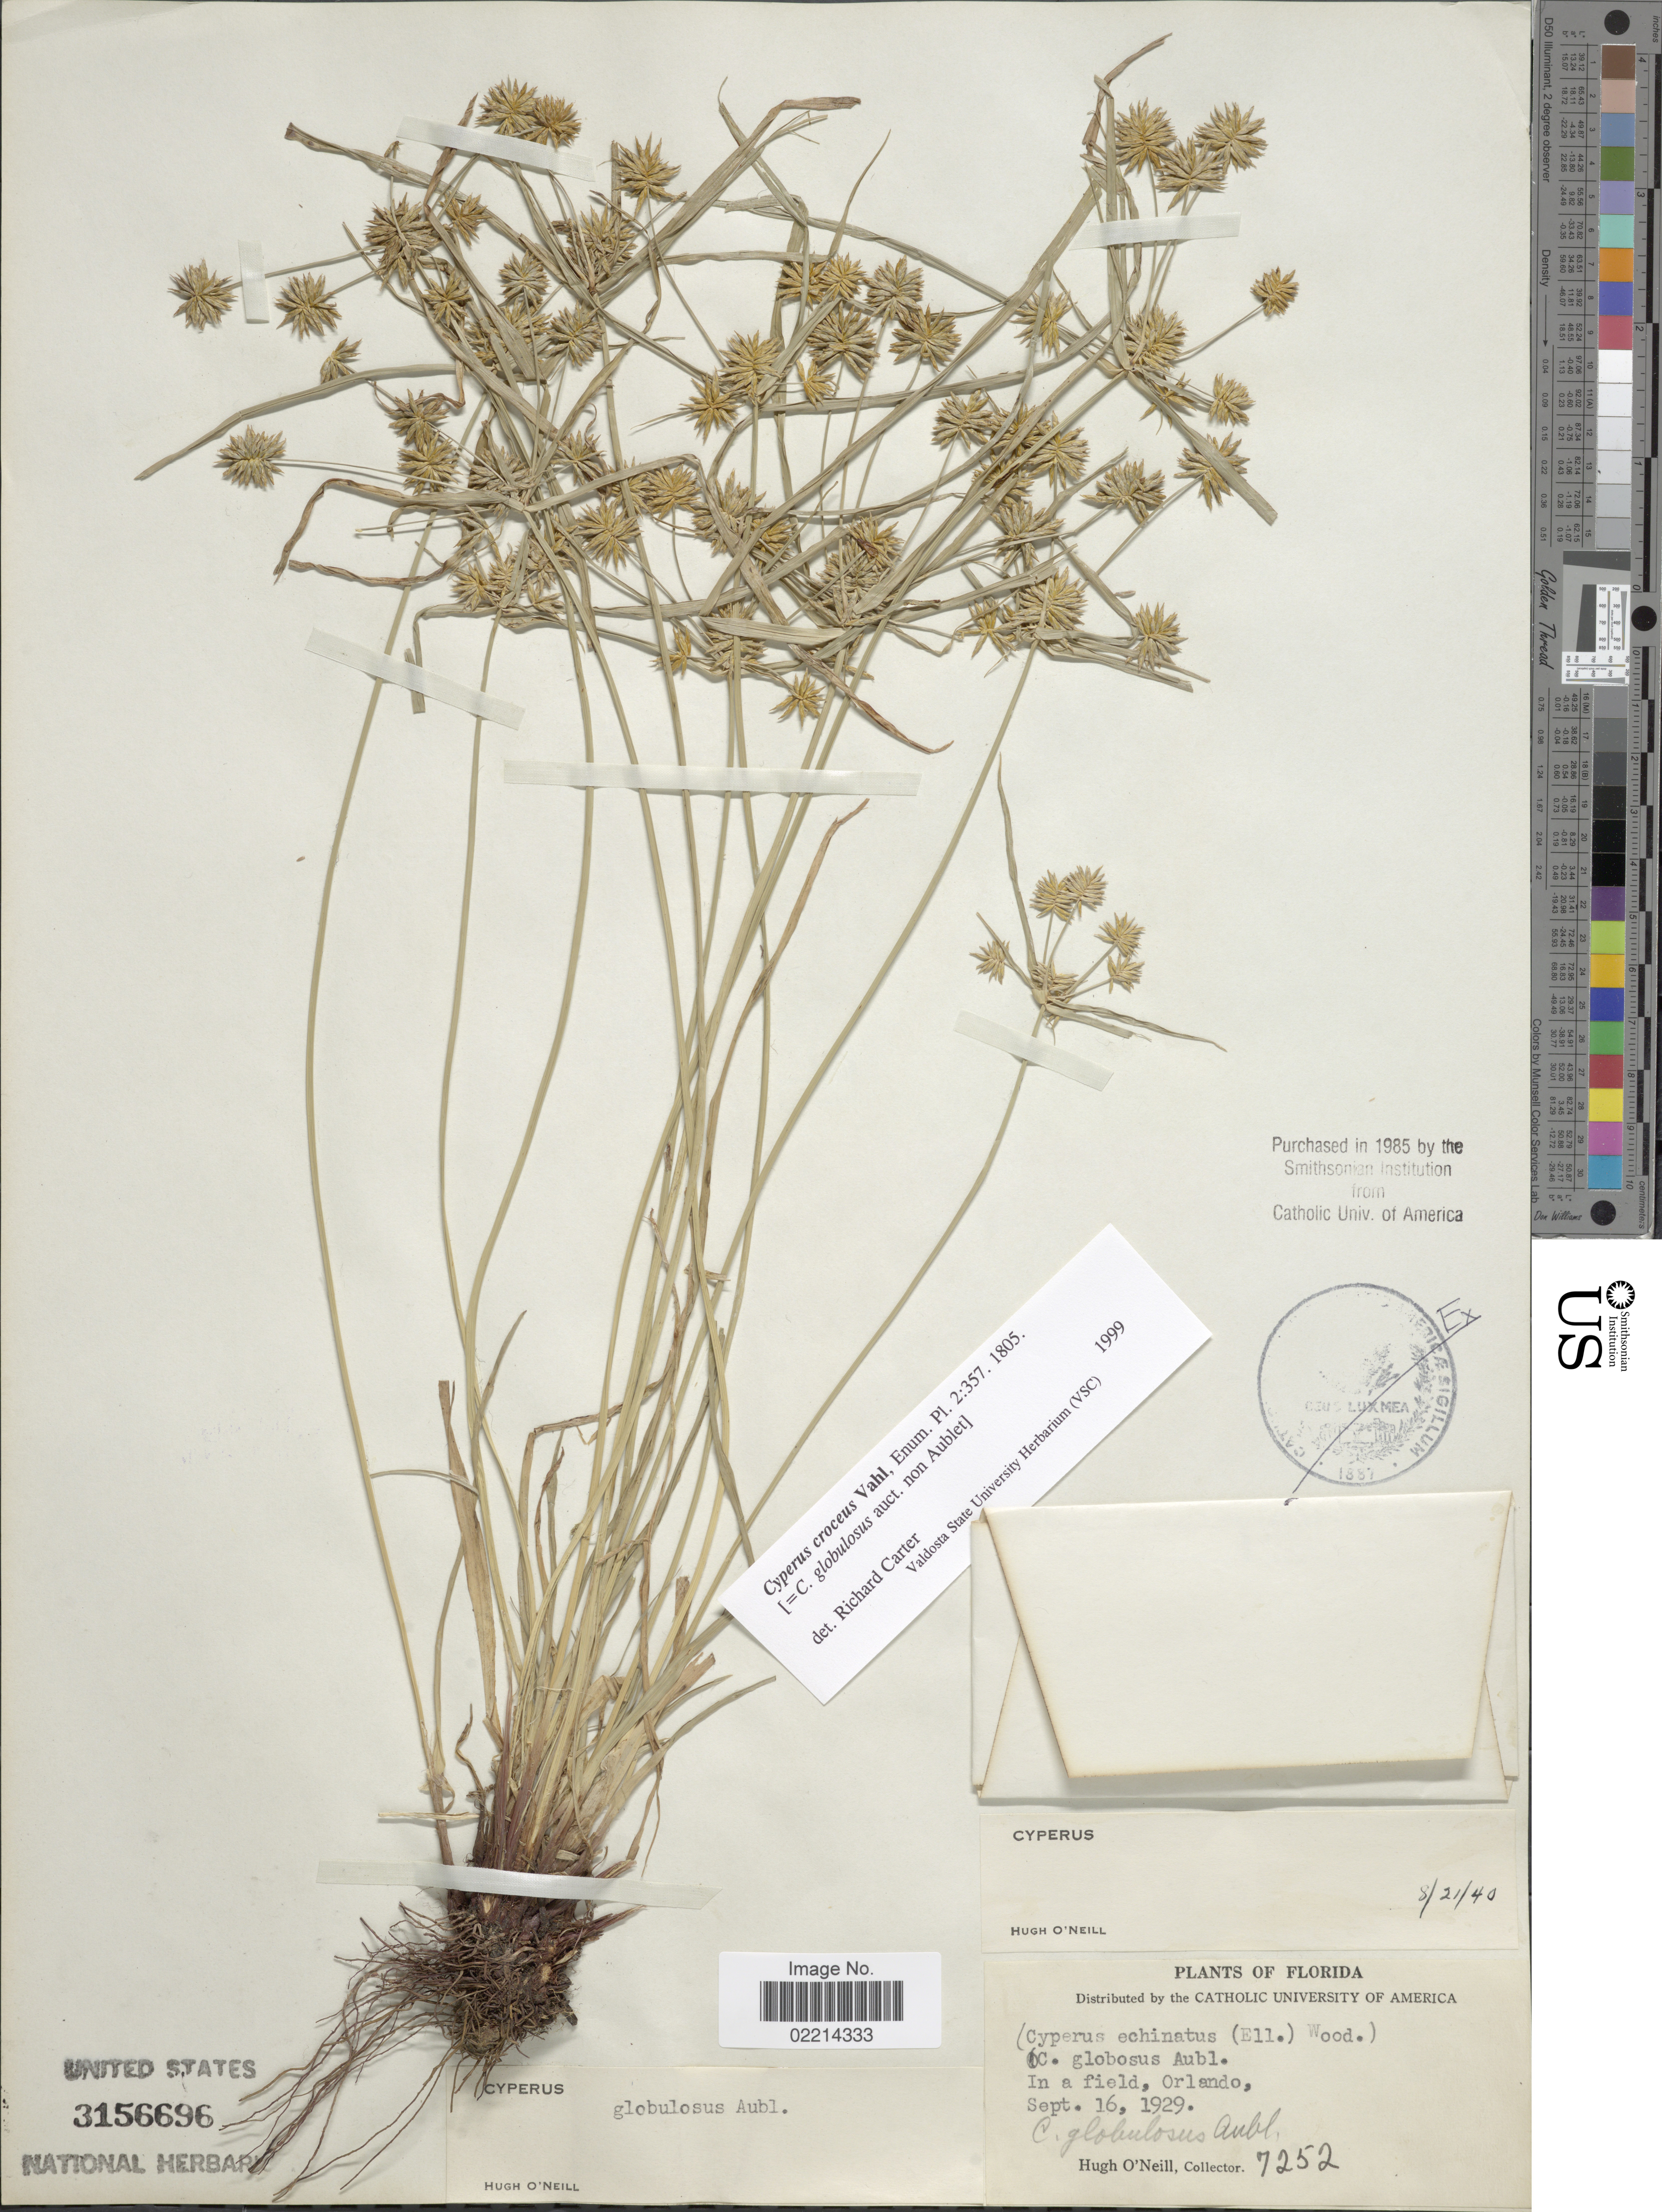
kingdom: Plantae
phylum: Tracheophyta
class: Liliopsida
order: Poales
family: Cyperaceae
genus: Cyperus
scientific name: Cyperus croceus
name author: Vahl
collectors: H. O'Neill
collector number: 7252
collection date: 1929-09-16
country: United States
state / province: Florida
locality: In a field, Orlando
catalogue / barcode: US 3156696